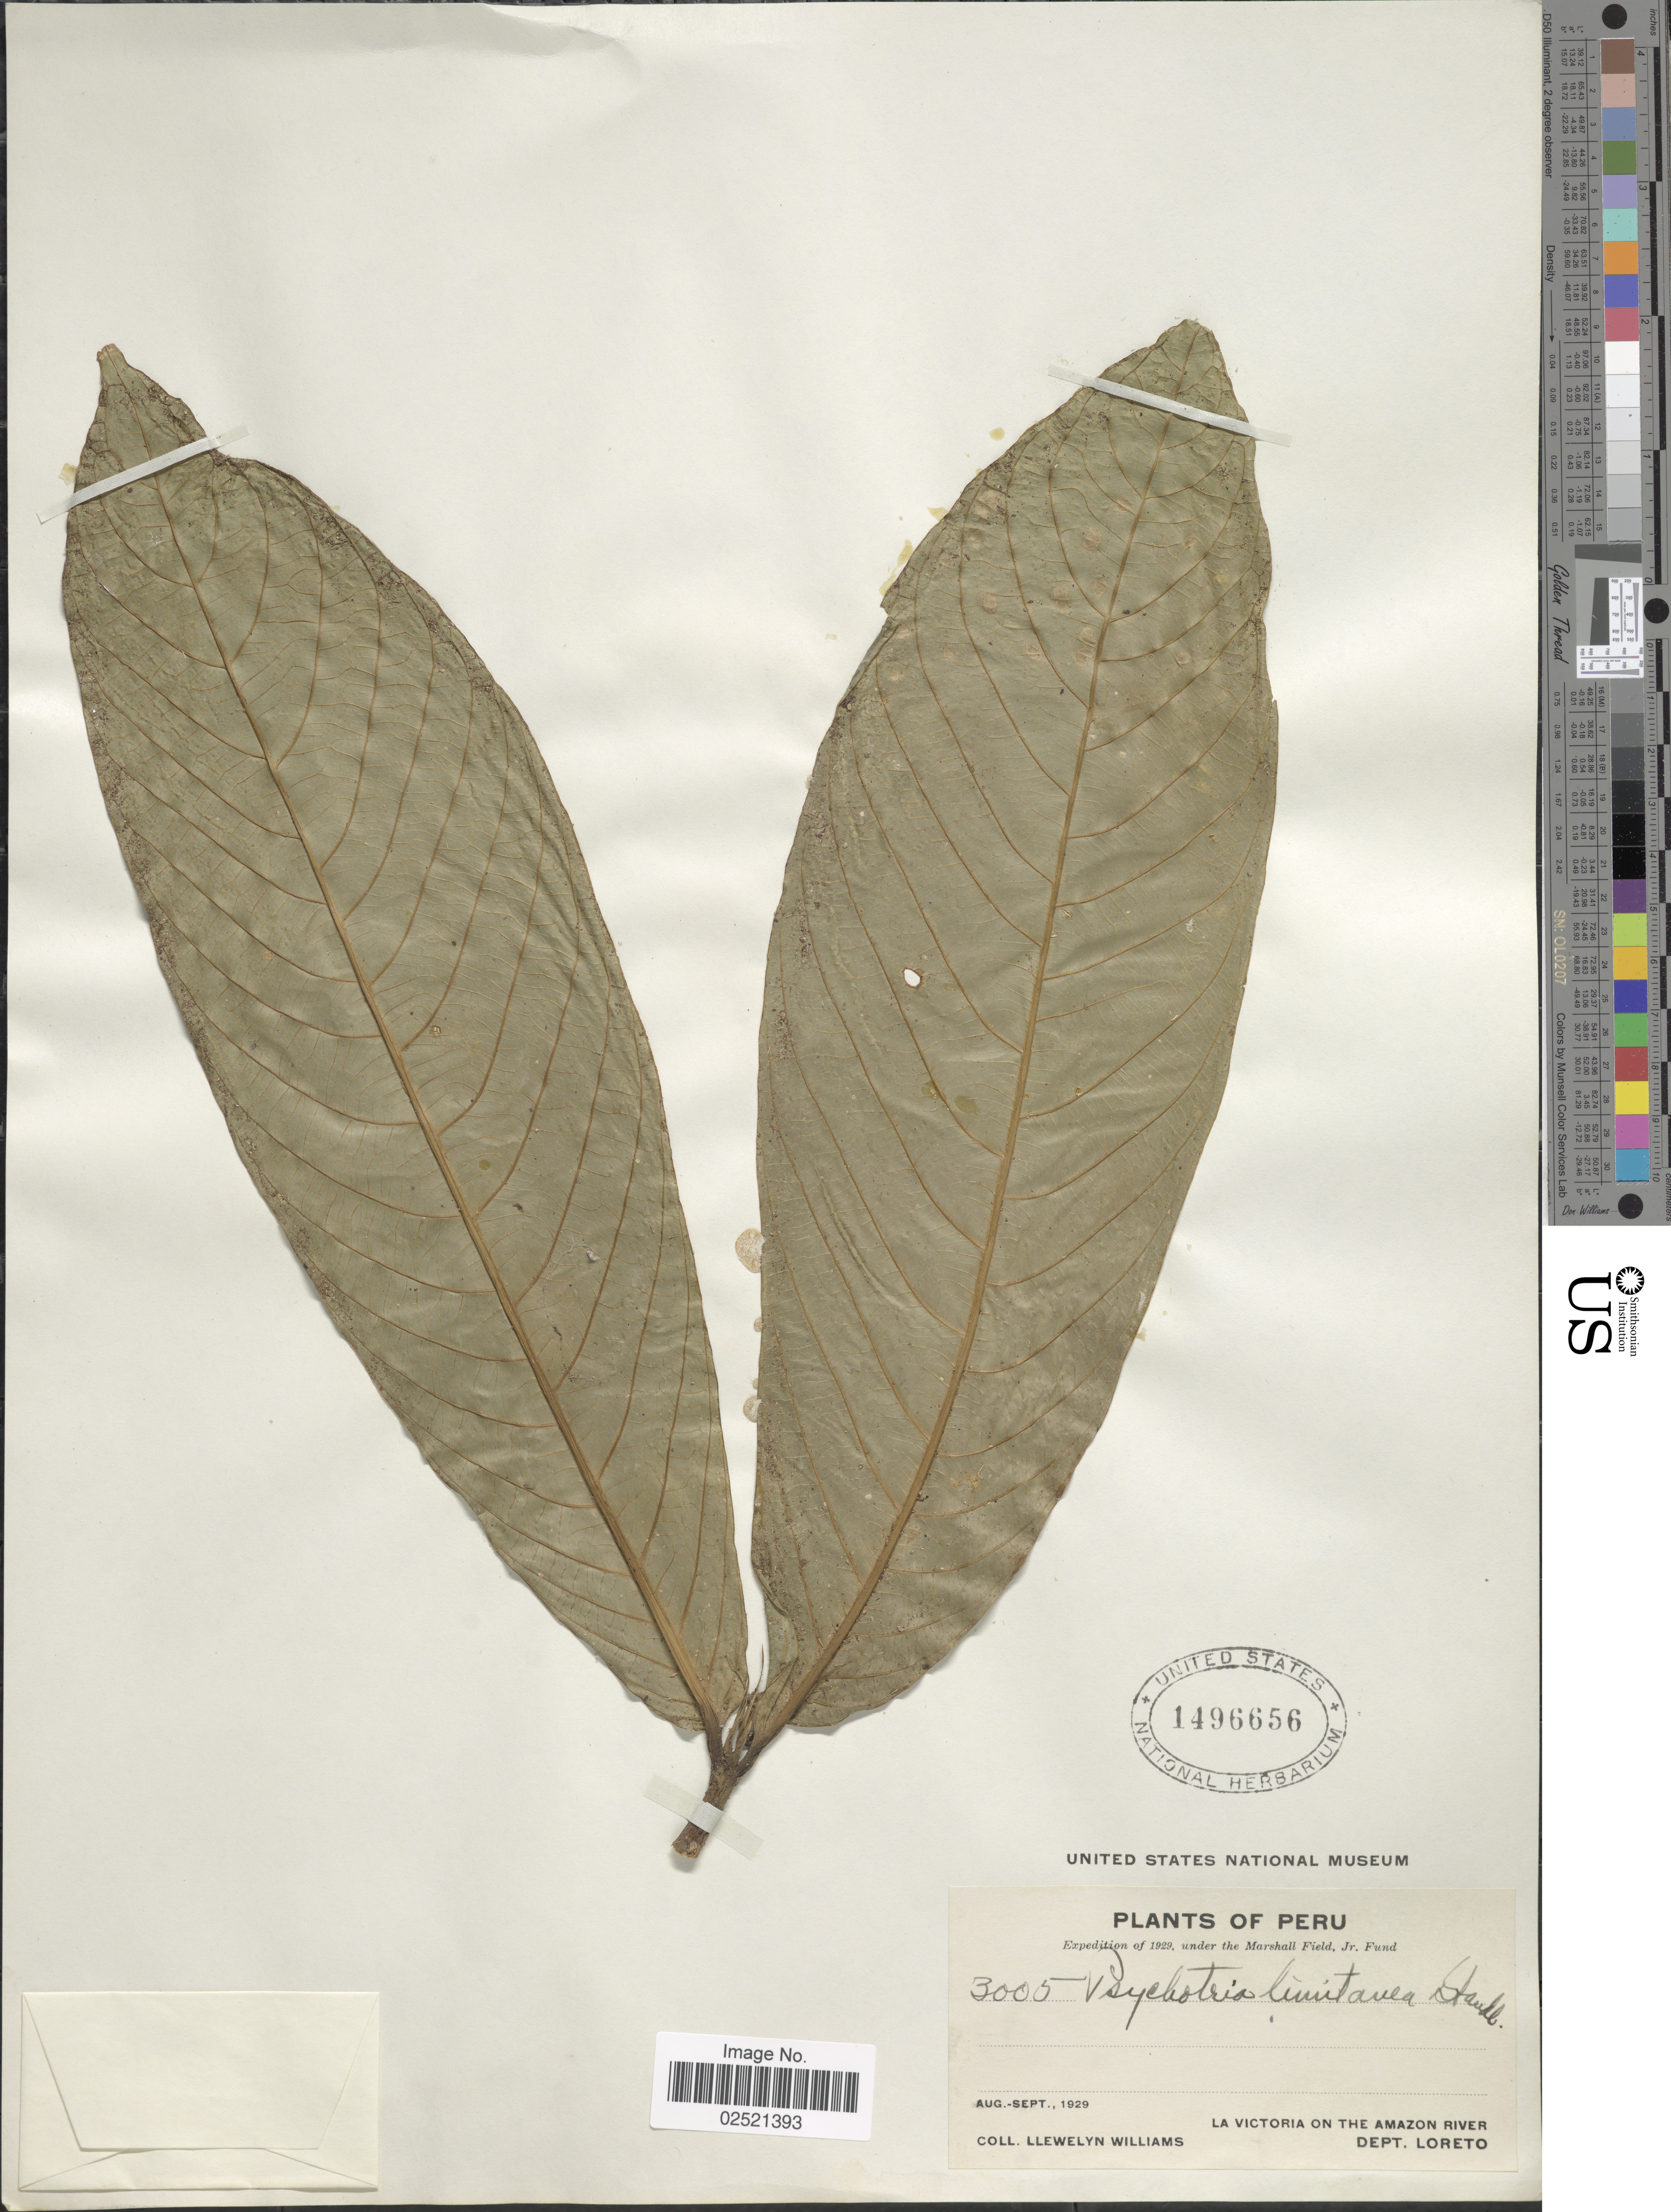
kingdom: Plantae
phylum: Tracheophyta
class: Magnoliopsida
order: Gentianales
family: Rubiaceae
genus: Psychotria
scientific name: Psychotria limitanea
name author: Standl.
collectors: Ll. Williams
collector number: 3005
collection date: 1929-08/1929-09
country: Peru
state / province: Loreto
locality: La Victoria on the Amazon River.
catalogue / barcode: US 1496656